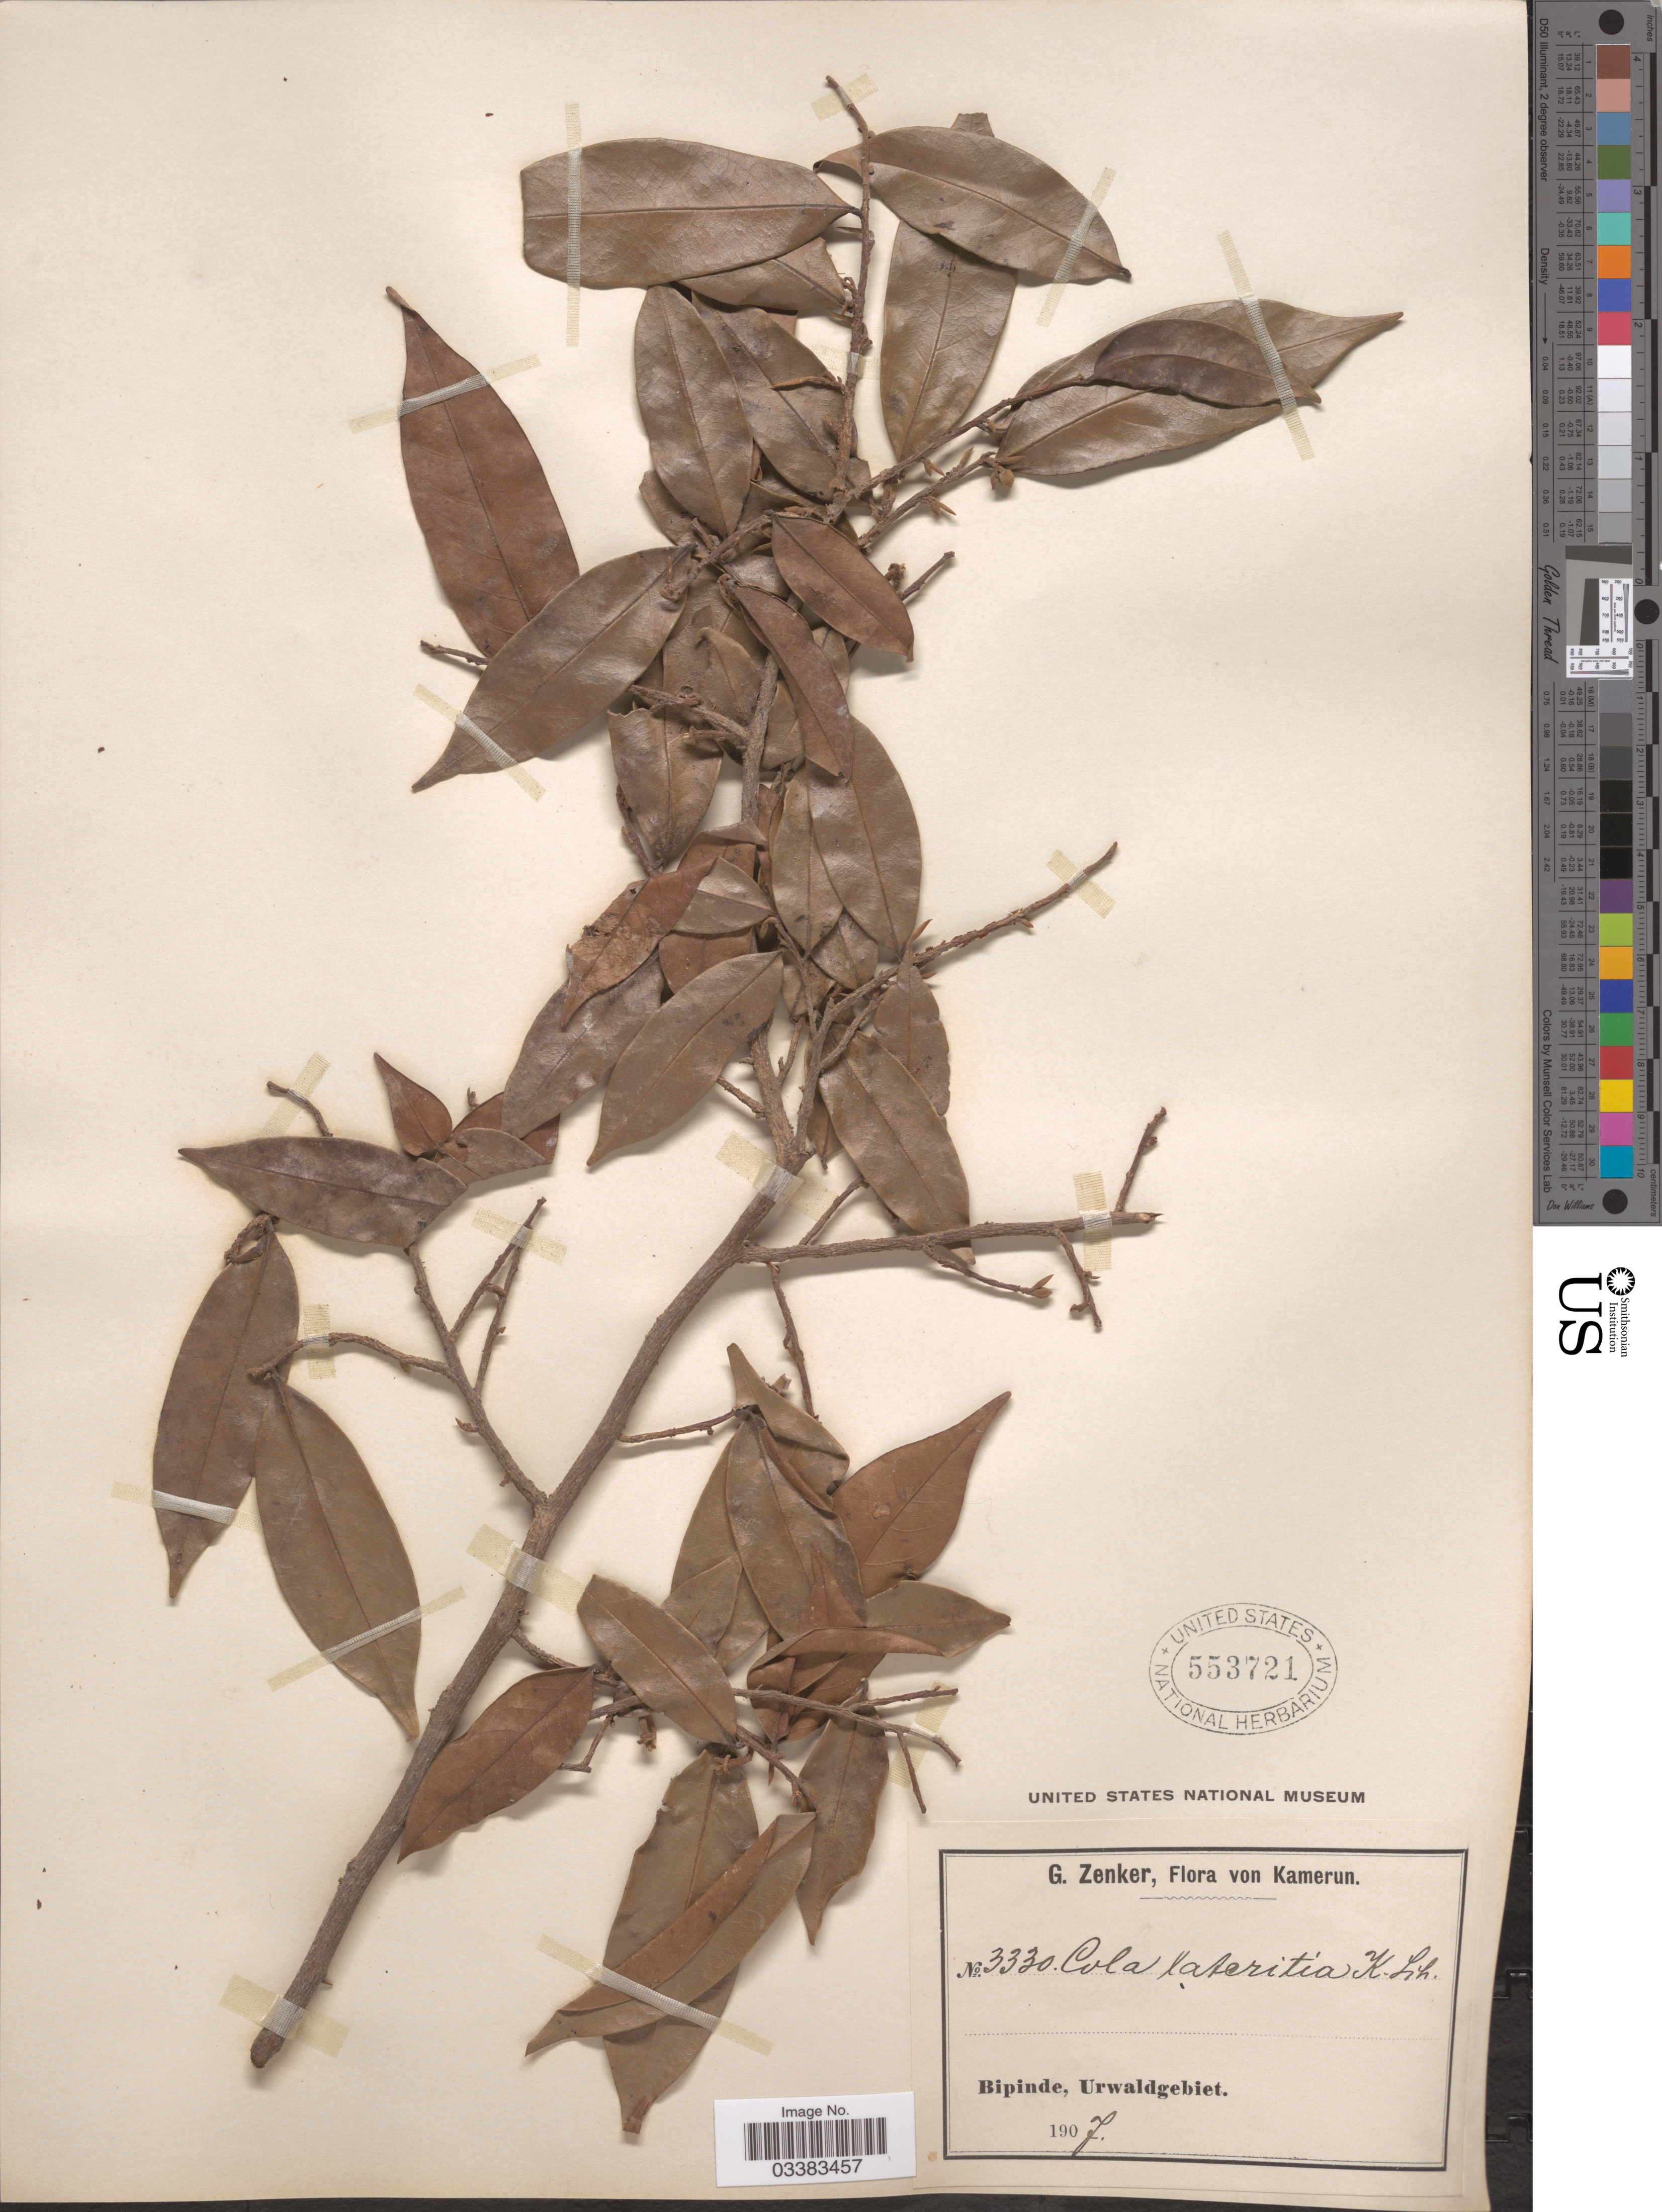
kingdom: Plantae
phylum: Tracheophyta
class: Magnoliopsida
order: Malvales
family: Malvaceae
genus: Cola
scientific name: Cola lateritia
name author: K. Schum.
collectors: G. A. Zenker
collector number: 3330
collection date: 1907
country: Cameroon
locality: Kamerun. Bipinde, Urwaldgebiet.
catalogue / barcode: US 553721